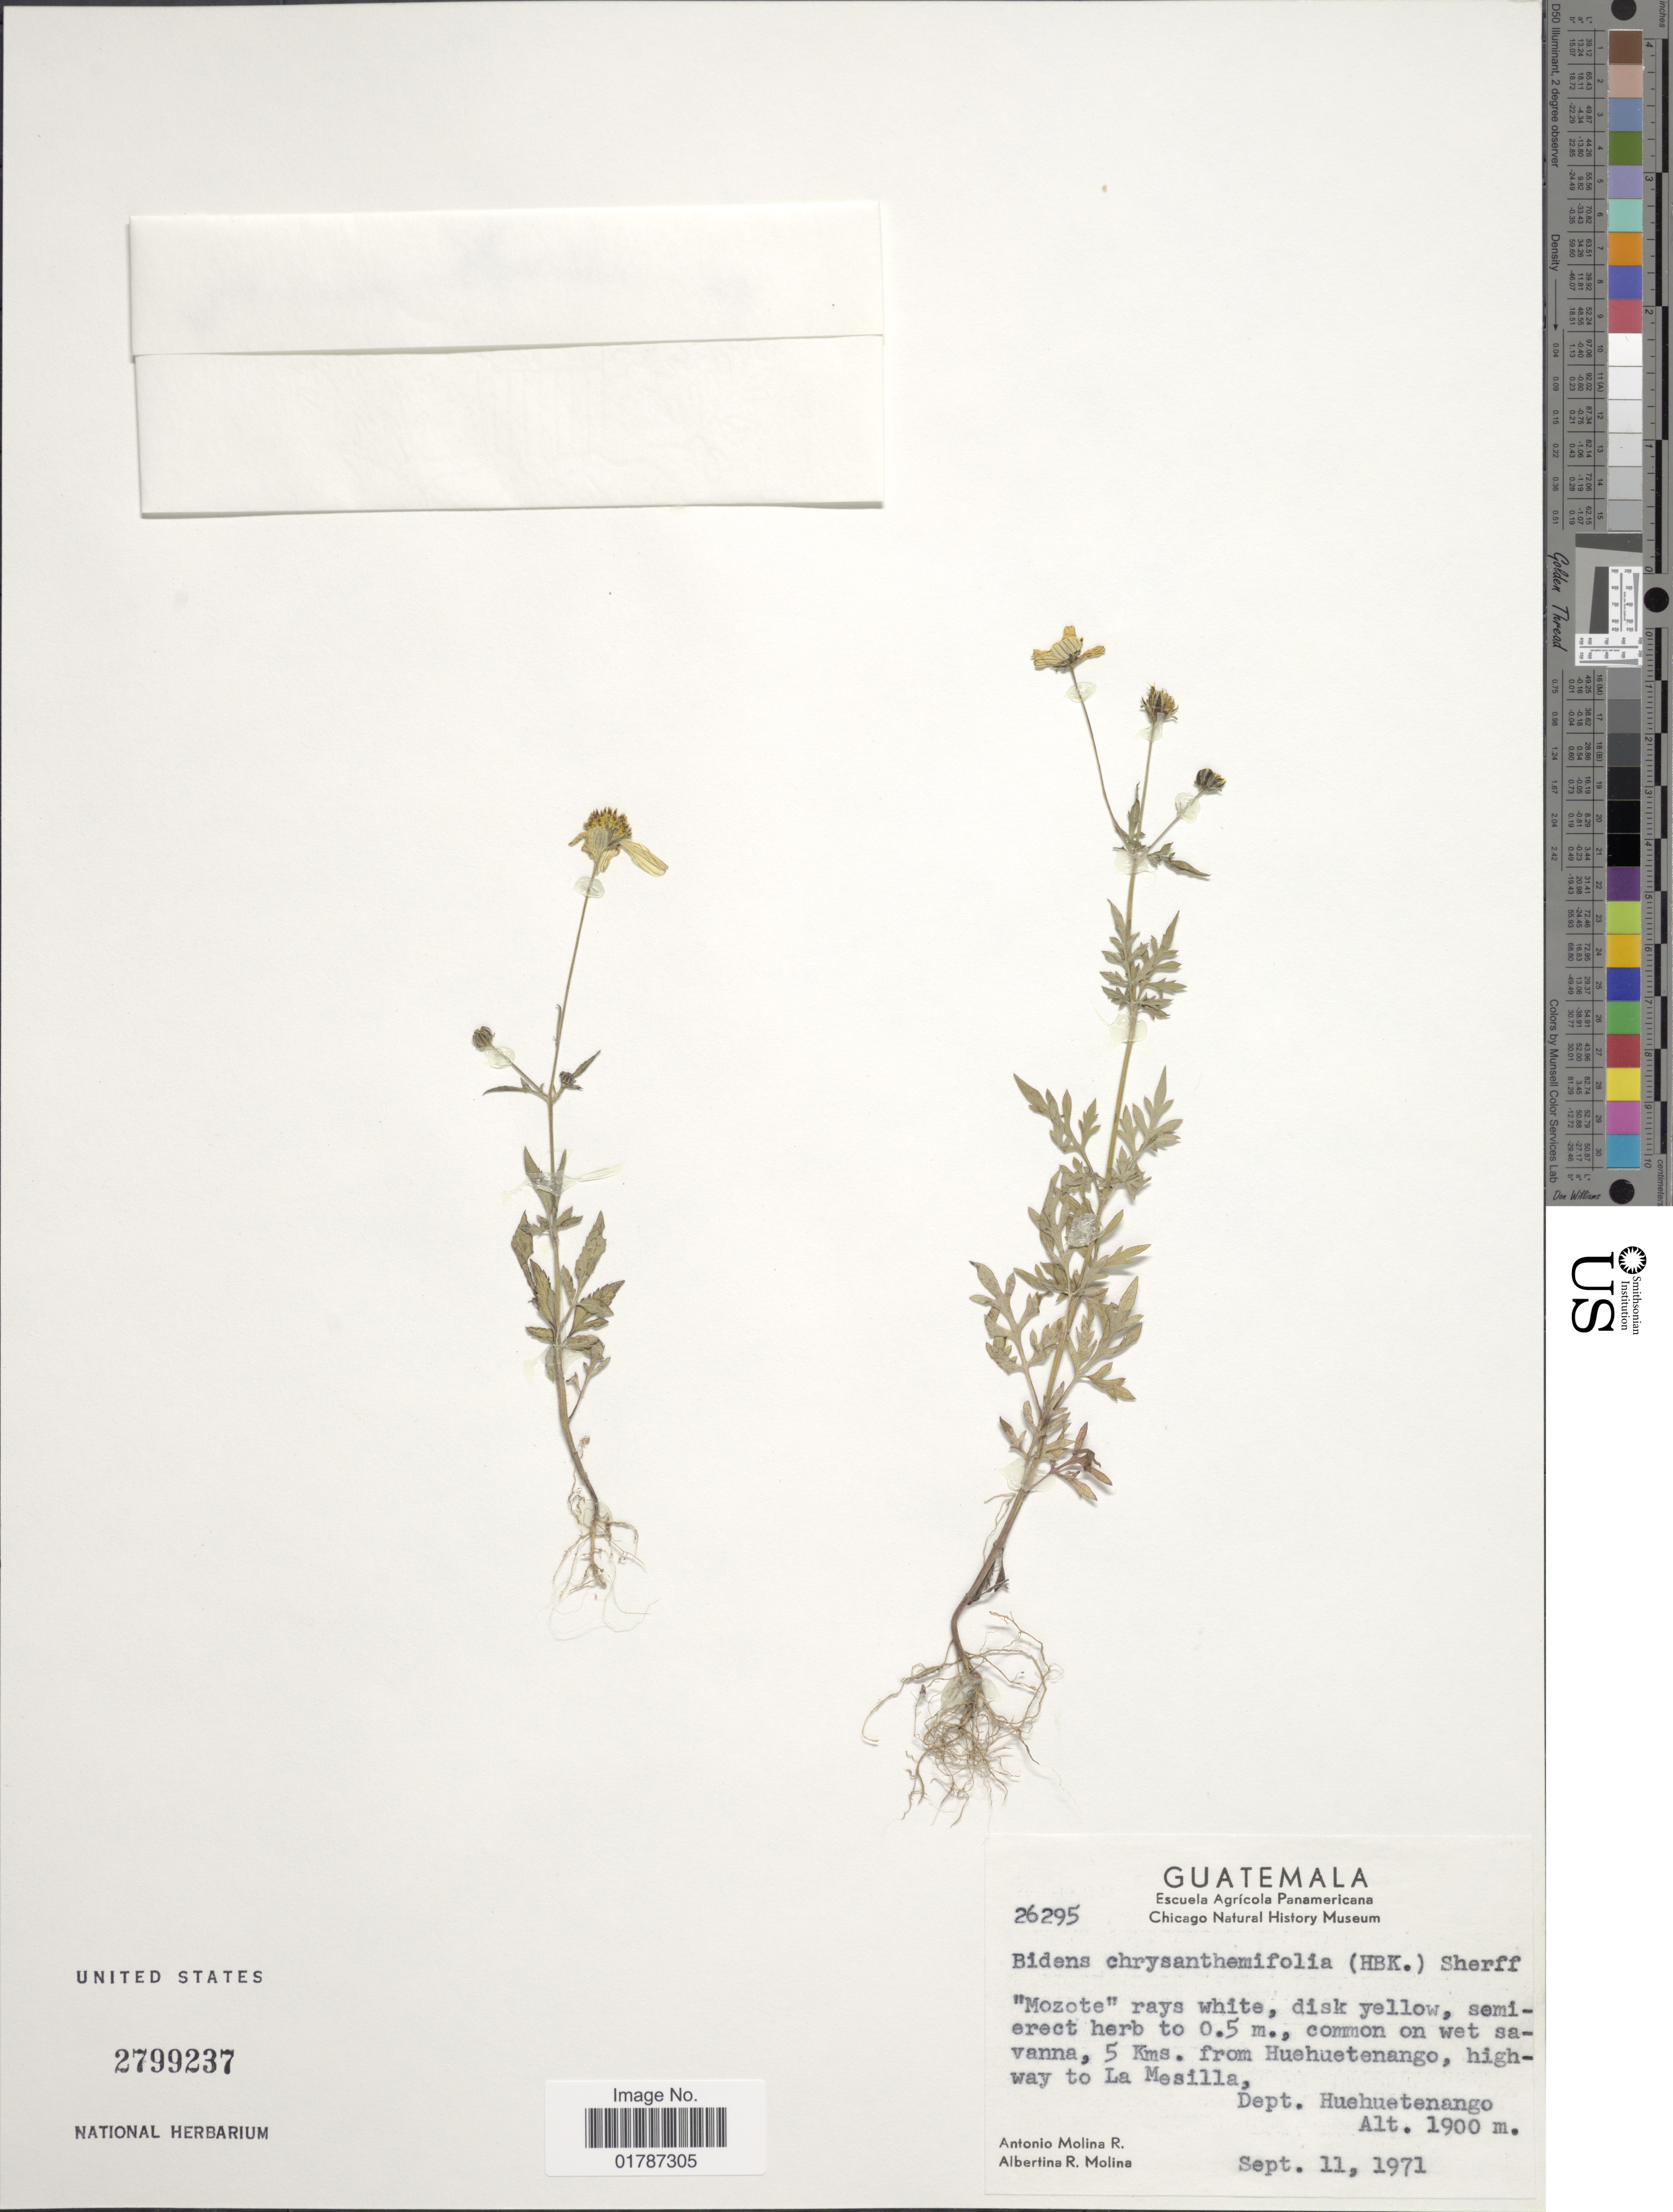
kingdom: Plantae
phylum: Tracheophyta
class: Magnoliopsida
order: Asterales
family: Asteraceae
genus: Bidens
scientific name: Bidens chrysanthemifolia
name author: (Kunth) Sherff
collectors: A. Molina R. & A. R. Molina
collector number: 26295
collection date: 1971-09-11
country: Guatemala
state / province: Huehuetenango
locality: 5 Kms. from Huehuetenango, highway to La Mesilla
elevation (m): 1900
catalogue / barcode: US 2799237